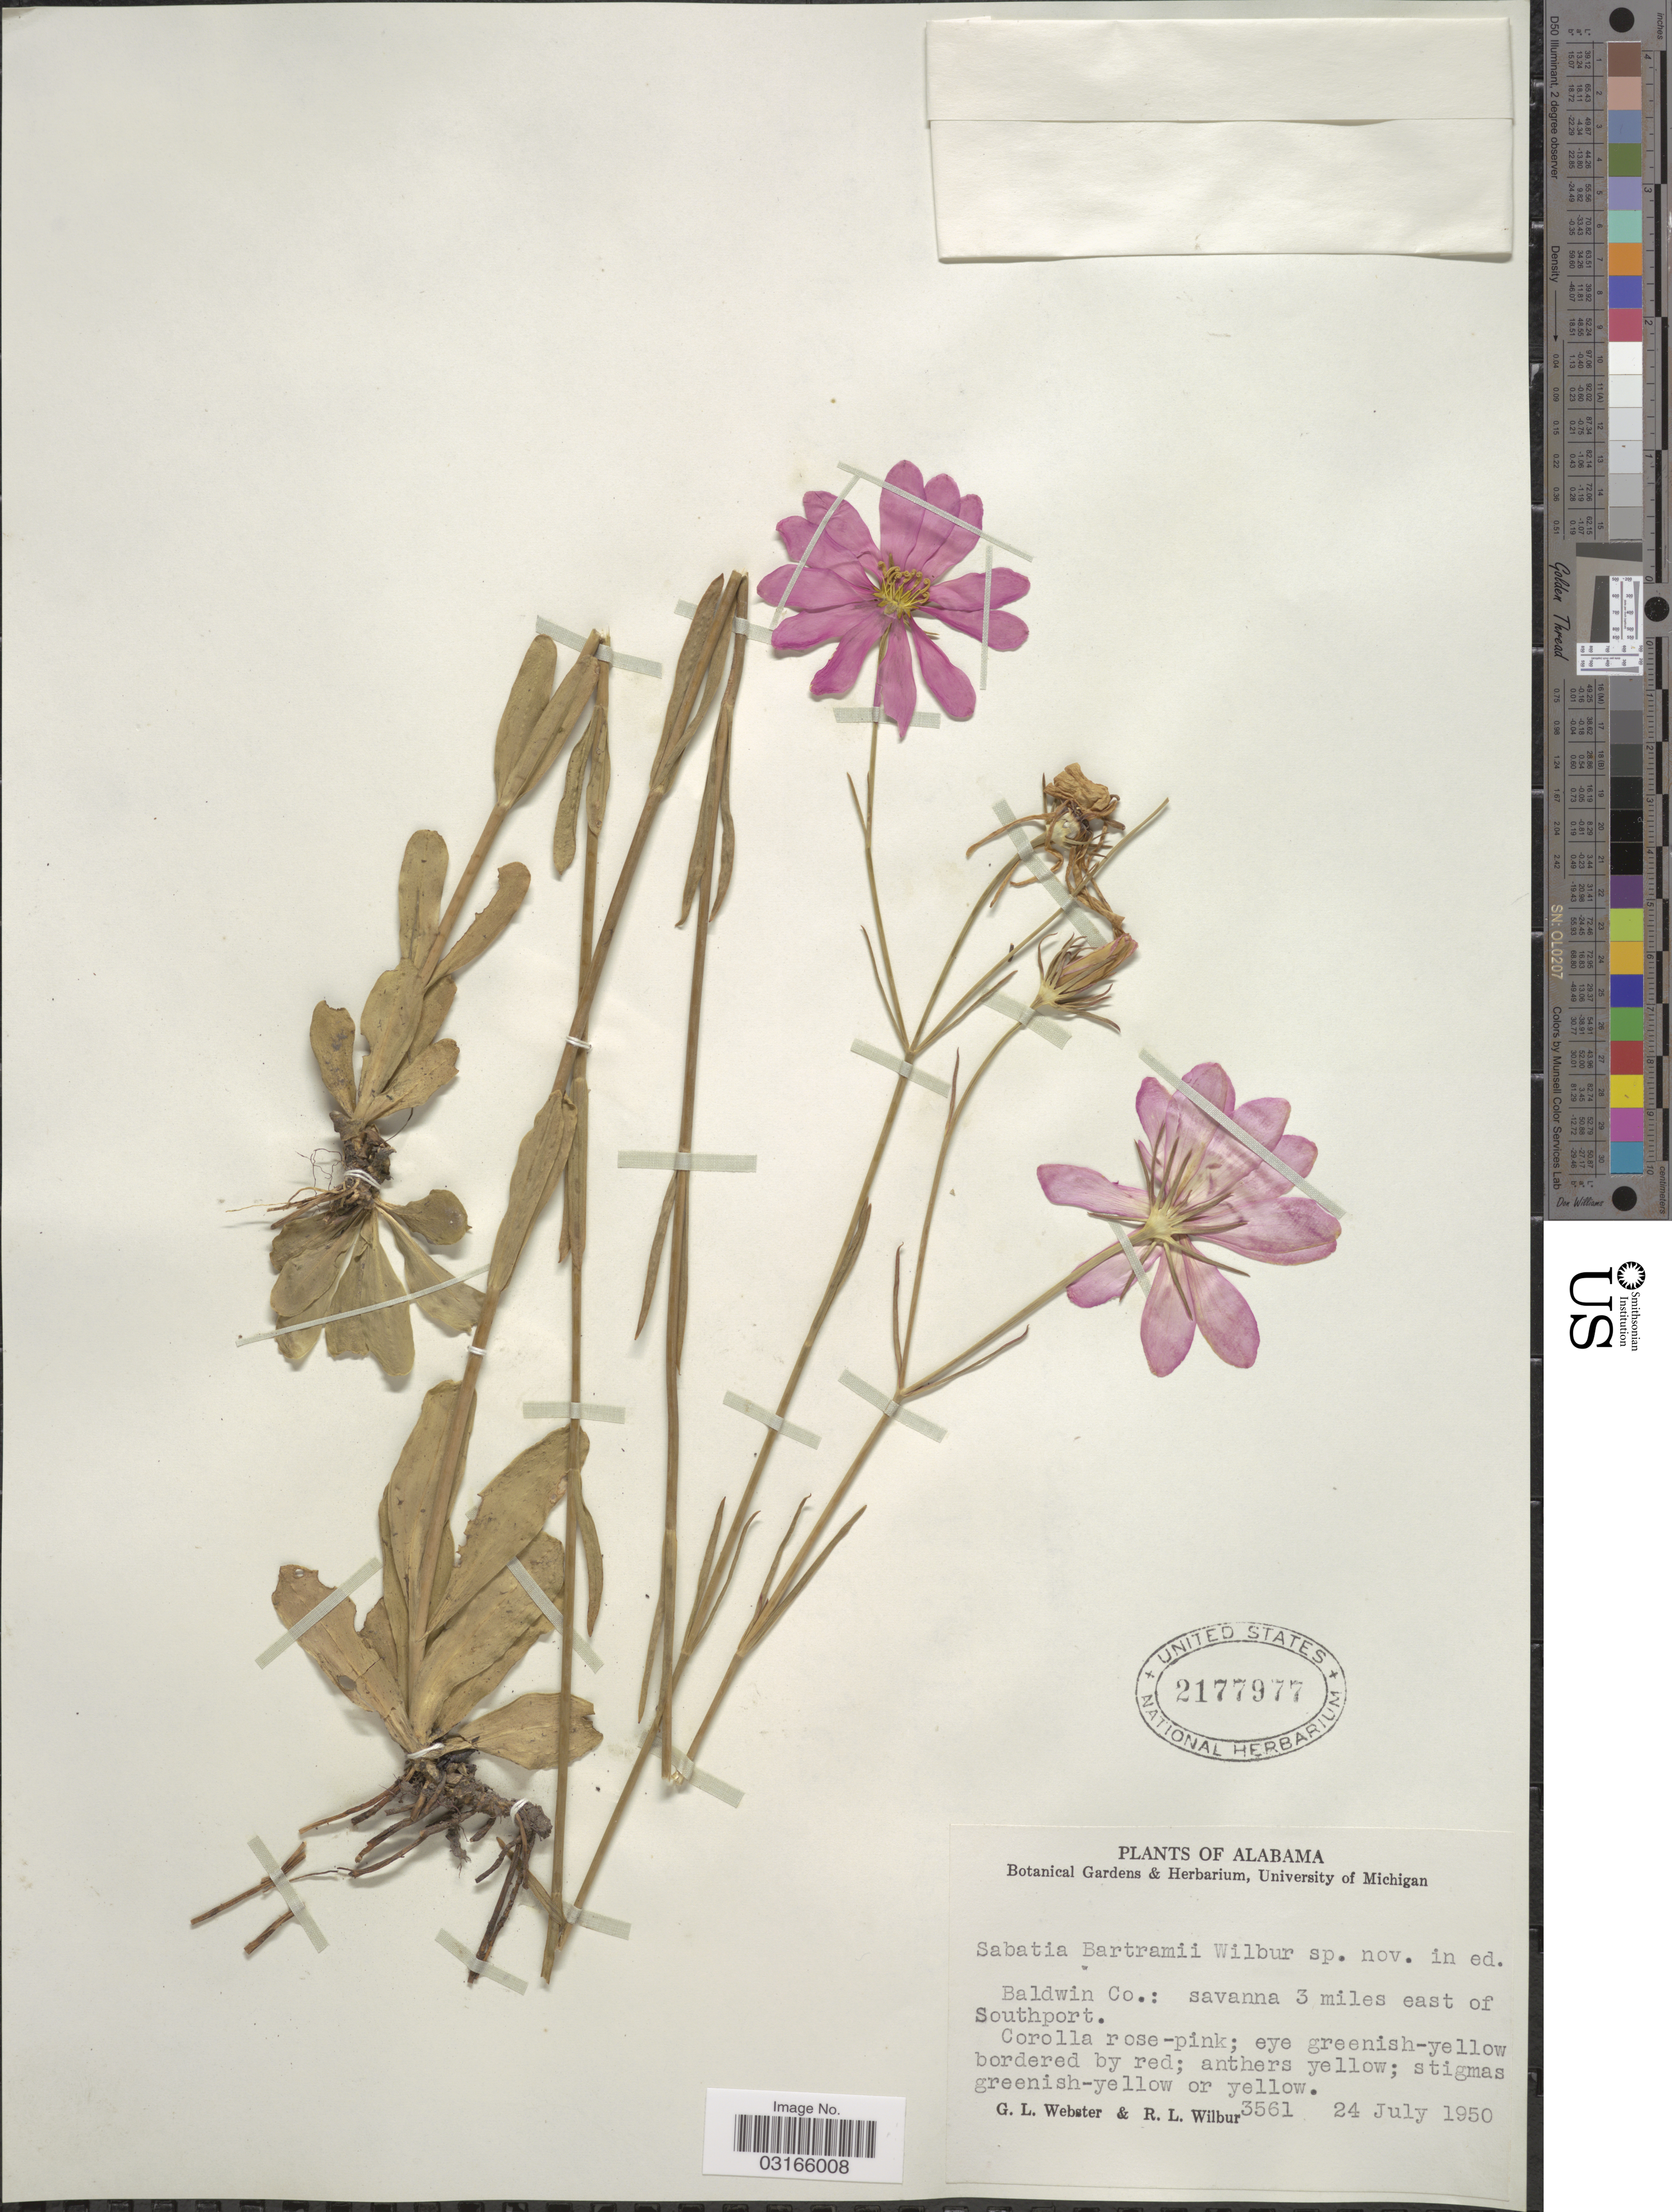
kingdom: Plantae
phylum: Tracheophyta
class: Magnoliopsida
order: Gentianales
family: Gentianaceae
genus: Sabatia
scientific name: Sabatia bartramii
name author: Wilbur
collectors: G. L. Webster & R. L. Wilbur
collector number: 3561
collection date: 1950-07-24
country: United States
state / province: Alabama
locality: Baldwin Co.: savanna 3 miles east of Southport.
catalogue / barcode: US 2177977